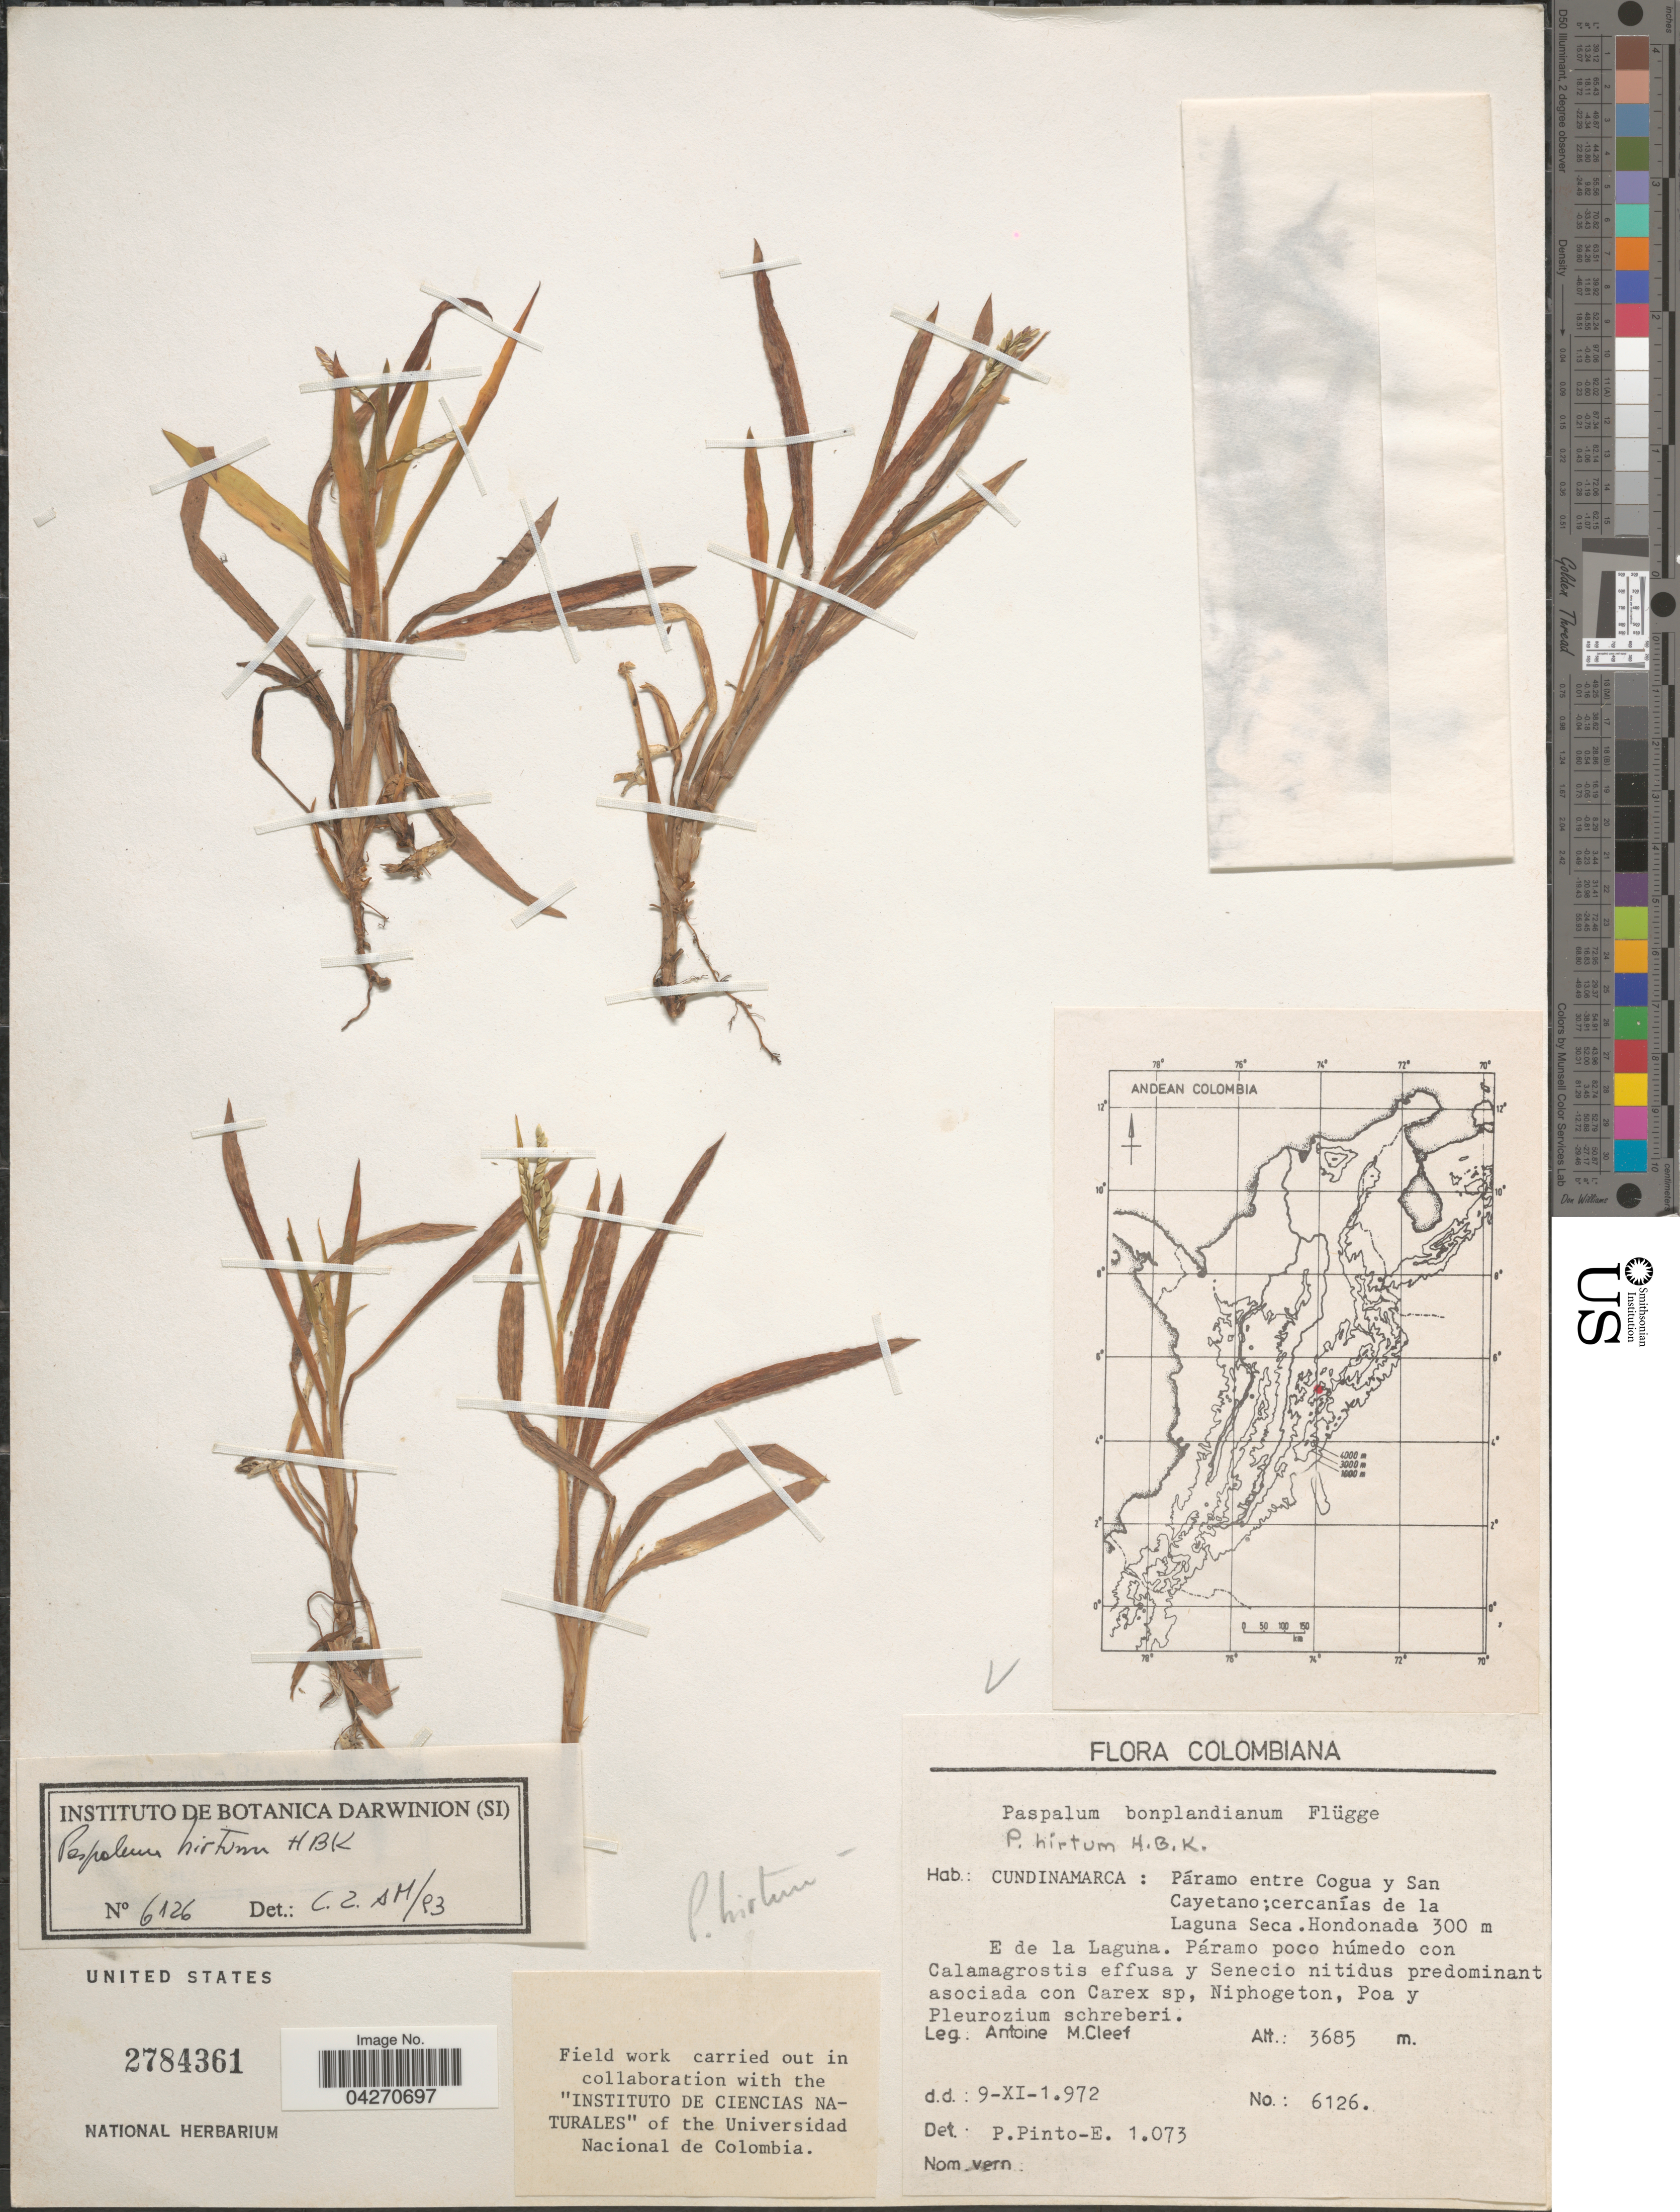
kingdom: Plantae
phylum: Tracheophyta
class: Liliopsida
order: Poales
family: Poaceae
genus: Paspalum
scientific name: Paspalum hirtum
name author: Kunth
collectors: A. M. Cleef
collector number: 6126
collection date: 1972-11-09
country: Colombia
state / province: Cundinamarca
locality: Páramo entre Cogua y San Cayetano; cercanías de la Laguna Seca. Hondonada 300 m E de la Laguna.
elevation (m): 3685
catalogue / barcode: US 2784361